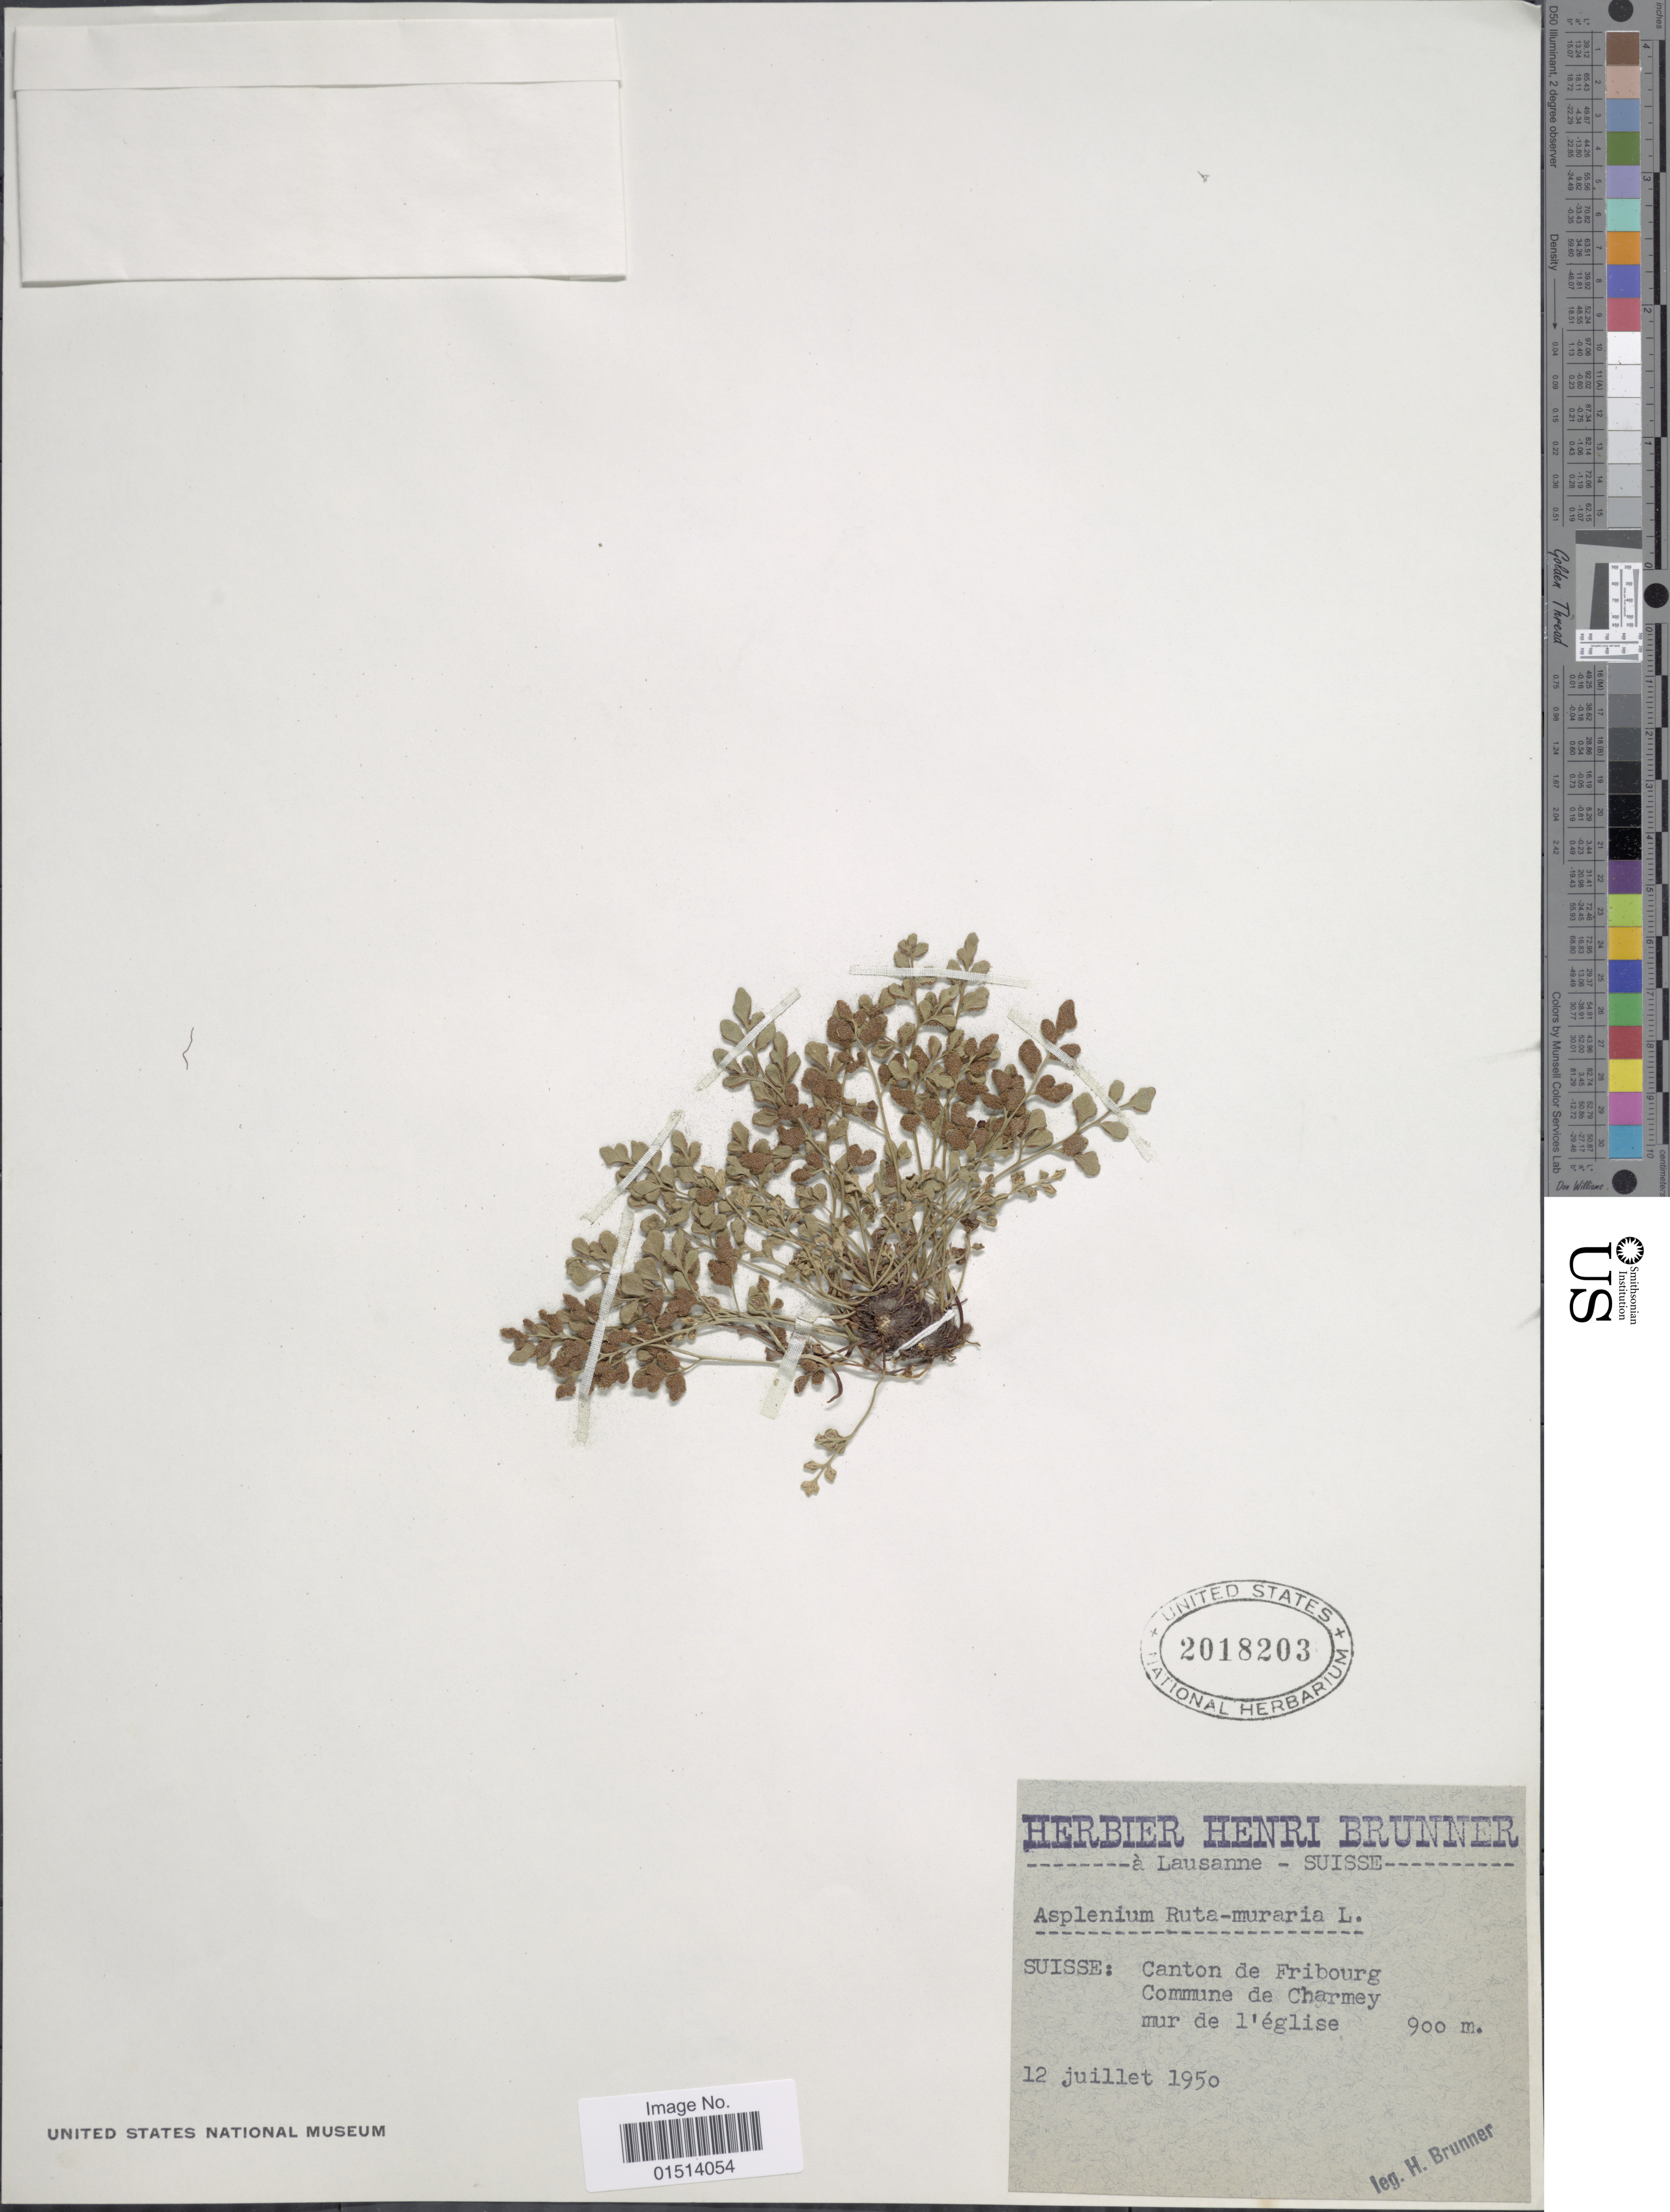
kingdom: Plantae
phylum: Tracheophyta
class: Polypodiopsida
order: Polypodiales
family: Aspleniaceae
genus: Asplenium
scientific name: Asplenium ruta-muraria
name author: L.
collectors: H. Brunner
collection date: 1950-07-12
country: Switzerland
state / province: Fribourg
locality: Suisse: Canton de Fribourg, Commune de Charmey, mur de léglise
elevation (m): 900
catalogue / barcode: US 2018203